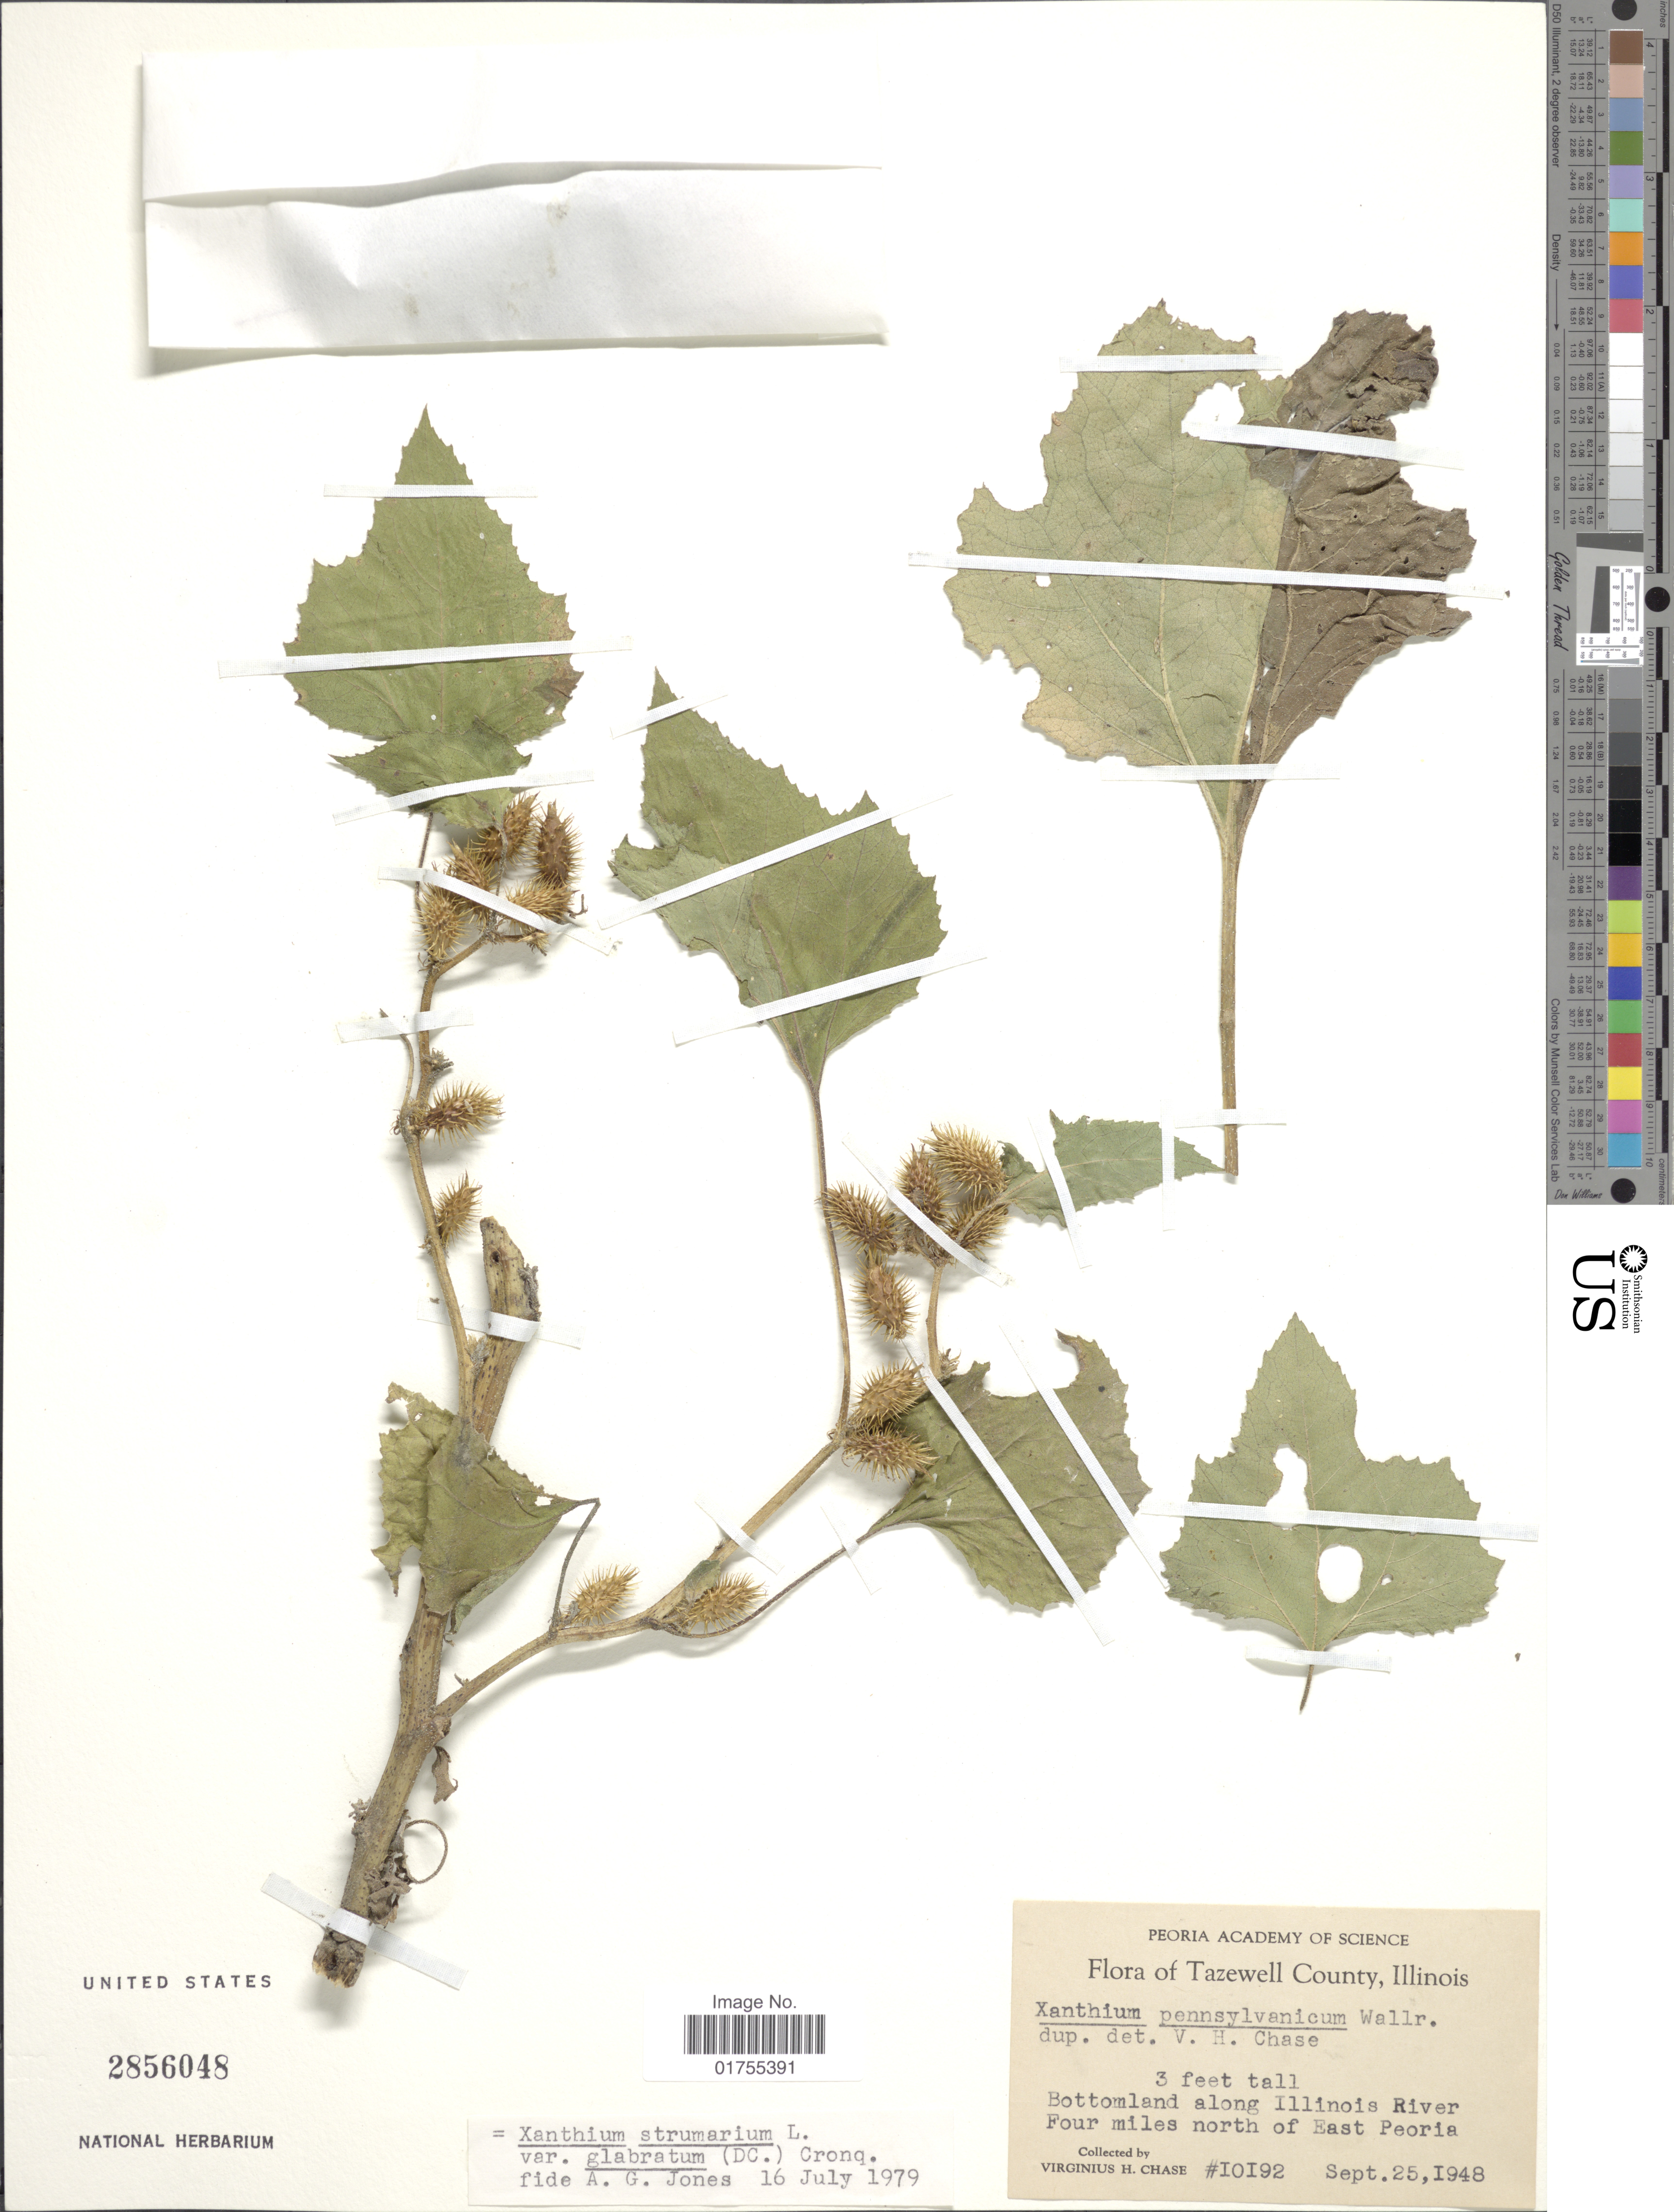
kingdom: Plantae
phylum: Tracheophyta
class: Magnoliopsida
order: Asterales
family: Asteraceae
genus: Xanthium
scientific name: Xanthium strumarium var. glabratum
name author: Mill.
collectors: V. H. Chase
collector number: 10192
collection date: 1948-09-25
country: United States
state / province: Illinois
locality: Tazewell County, Bottomland along Illinois River, Four miles north of East Peoria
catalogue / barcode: US 2856048